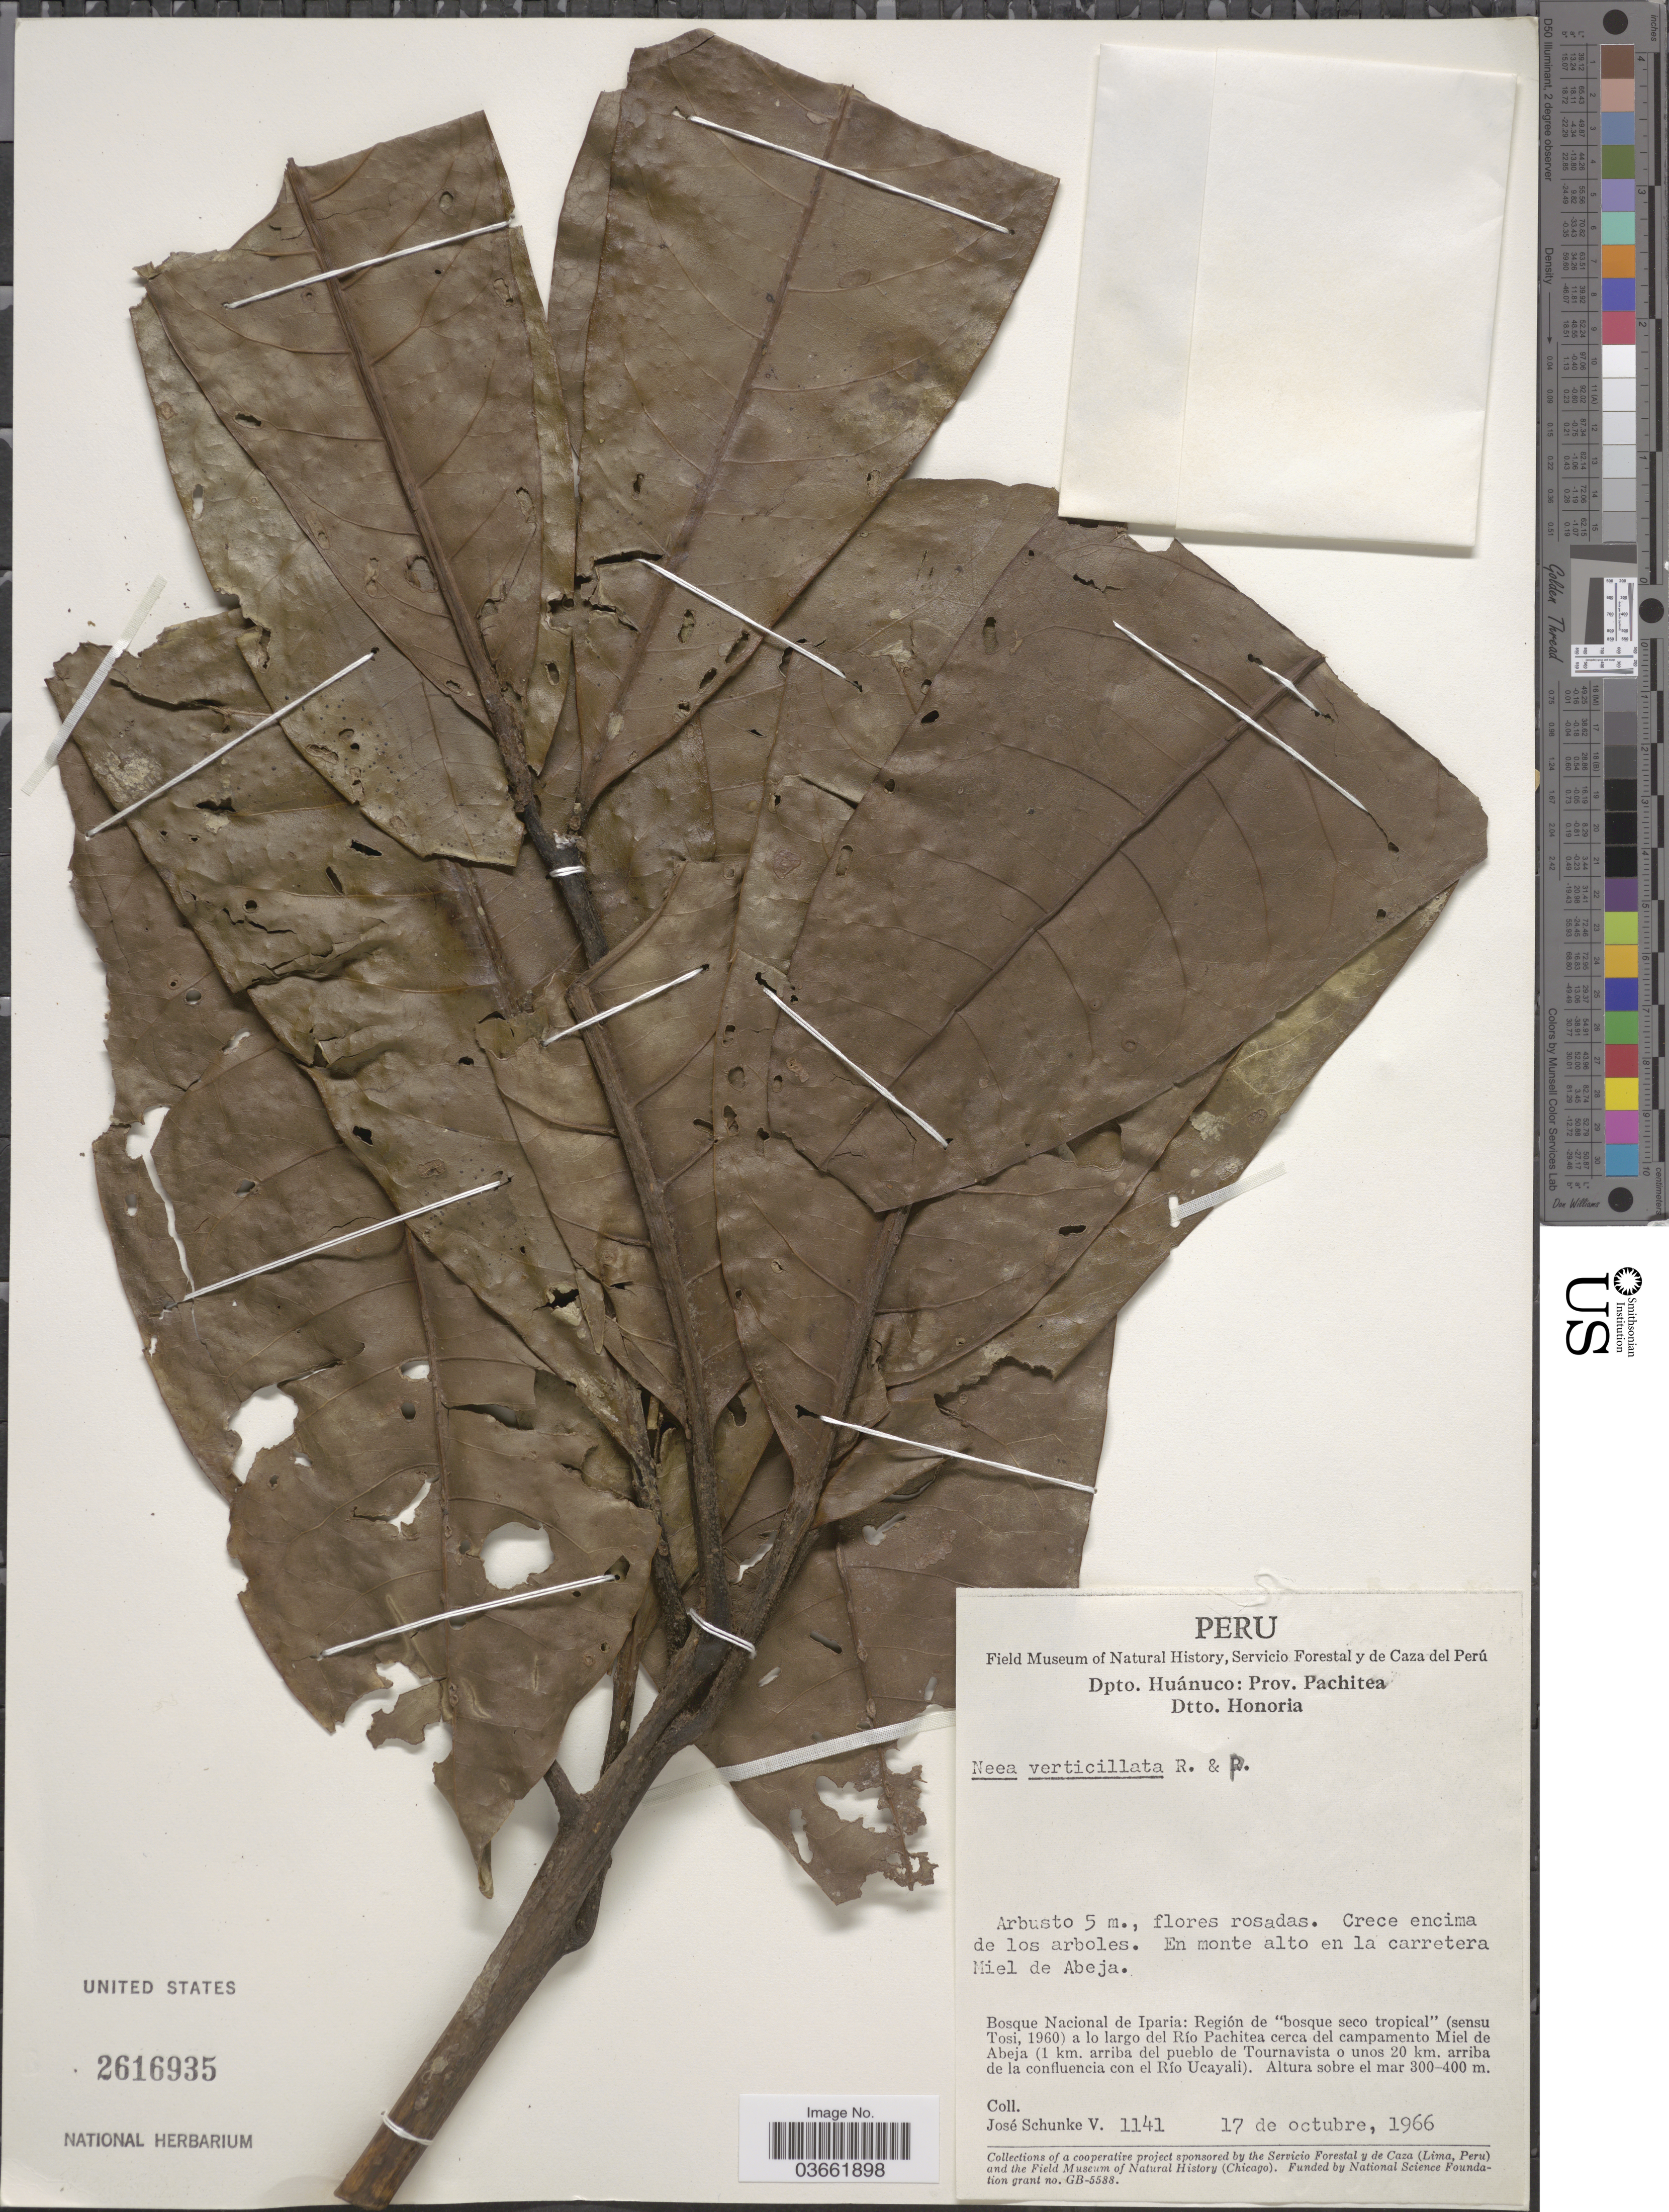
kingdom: Plantae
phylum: Tracheophyta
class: Magnoliopsida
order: Caryophyllales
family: Nyctaginaceae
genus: Neea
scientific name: Neea verticillata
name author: Ruiz & Pav.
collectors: J. Schunke Vigo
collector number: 1141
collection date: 1966-10-17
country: Peru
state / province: Huánuco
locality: Dpto. Huánuco: Prov. Pachitea. Dtto. Honoria. En monte alto en la carretera Miel de Abeja. Bosque Nacional de Iparia: Región de "bosque seco tropical" (sensu Tosi, 1960) a lo largo del Río Pachitea cerca del campamento Miel de Abeja (1 km. arriba del pueblo de Tournaivista o unos 20 km. arriba de la confluencia con el Río Ucayali).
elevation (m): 300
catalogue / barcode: US 2616935